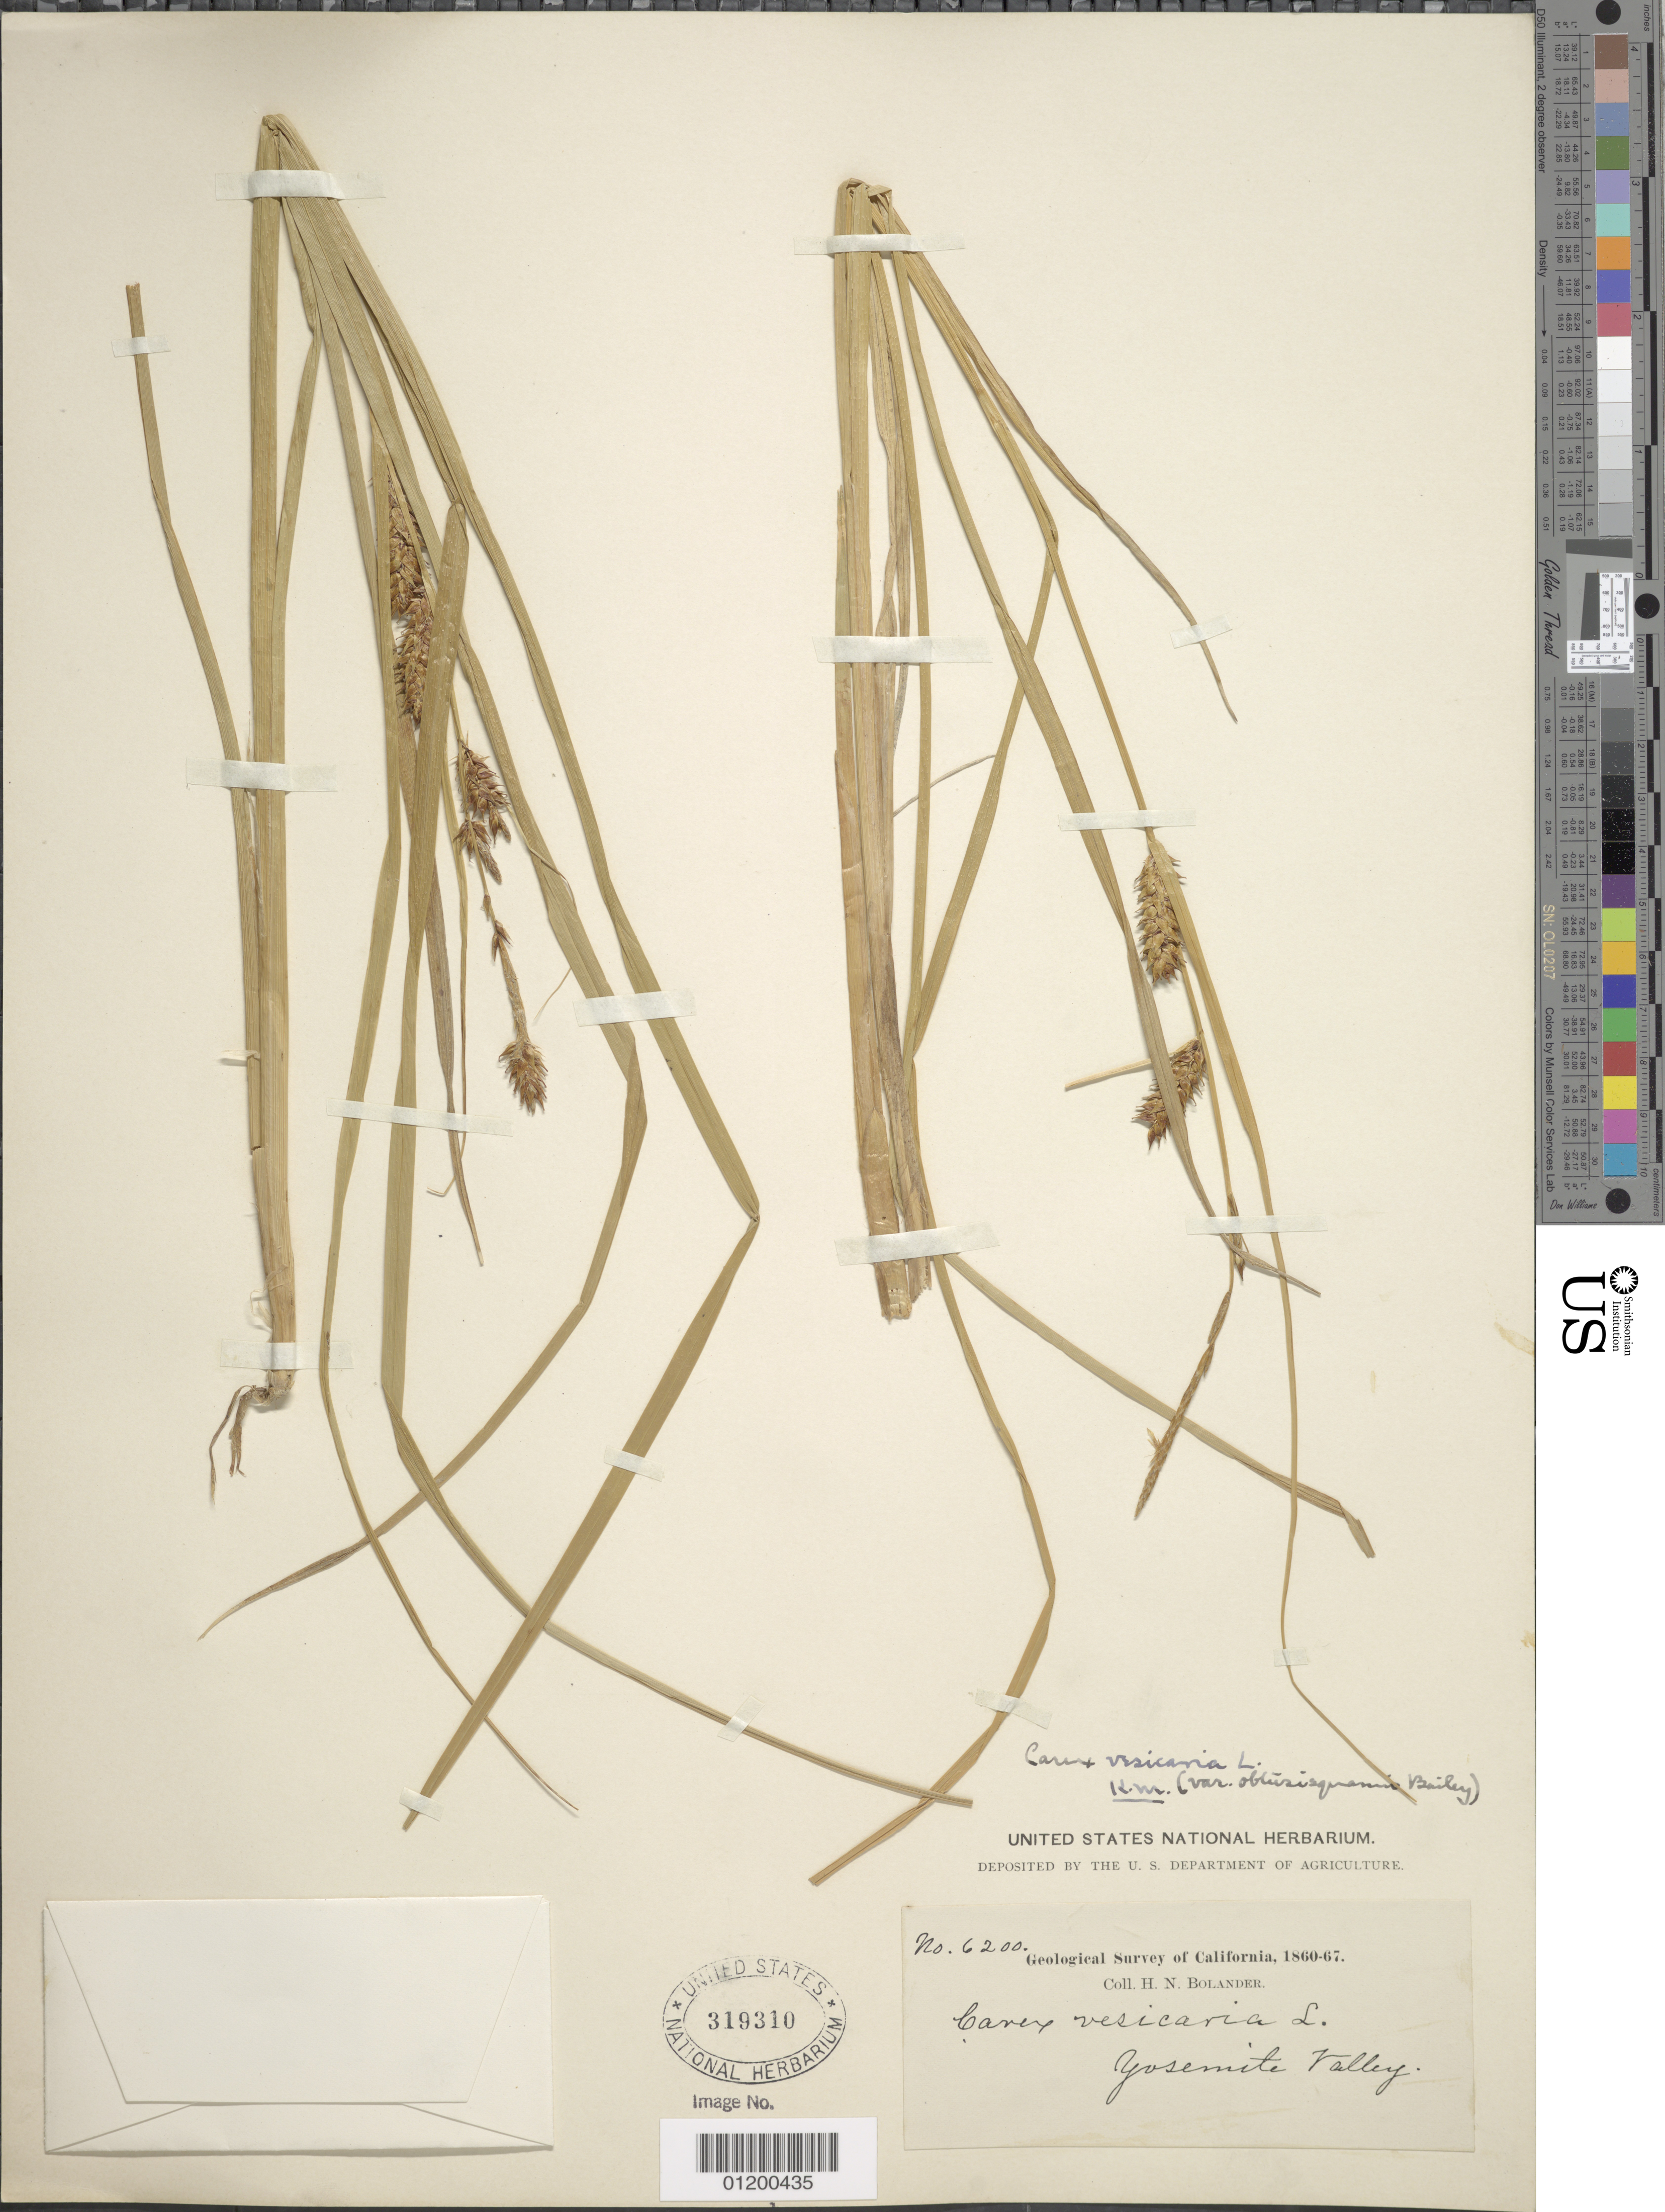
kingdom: Plantae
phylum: Tracheophyta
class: Liliopsida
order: Poales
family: Cyperaceae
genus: Carex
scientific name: Carex vesicaria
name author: L.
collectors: H. Bolander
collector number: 6200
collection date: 1860/1867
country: United States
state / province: California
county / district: Mariposa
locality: Yosemite Valley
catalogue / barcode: US 319310